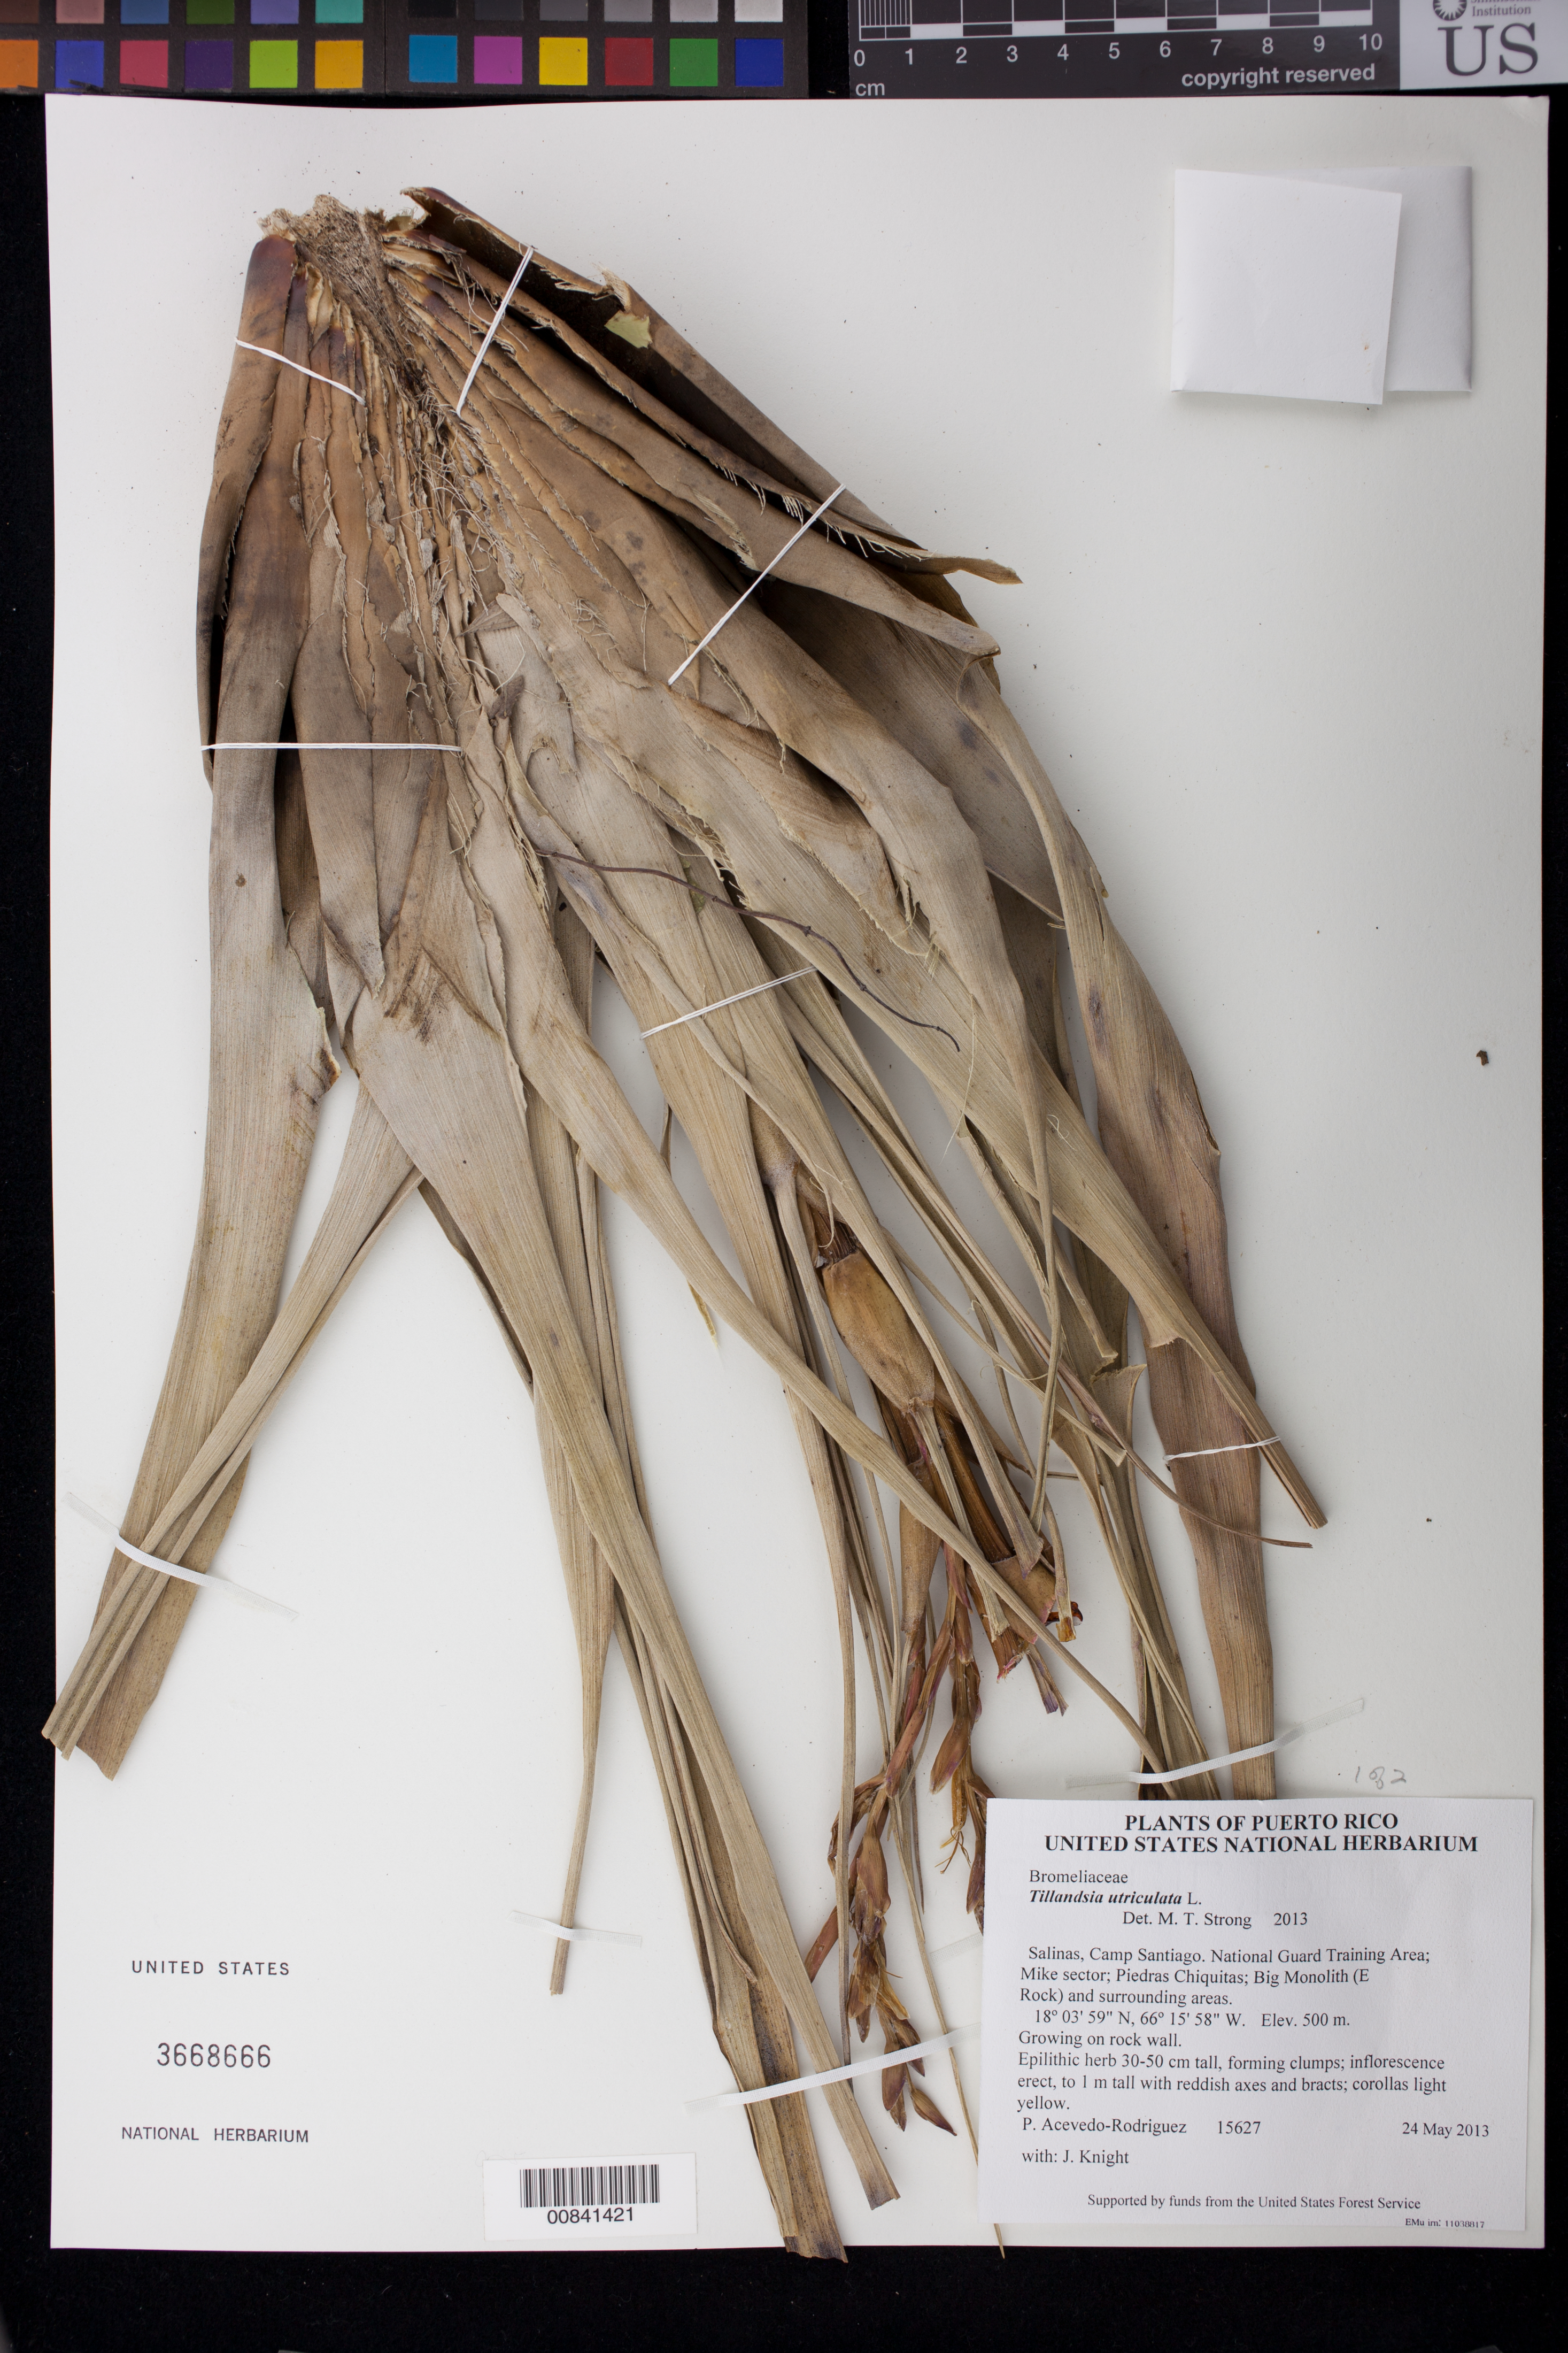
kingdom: Plantae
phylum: Tracheophyta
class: Liliopsida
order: Poales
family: Bromeliaceae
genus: Tillandsia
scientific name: Tillandsia utriculata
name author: L.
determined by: Strong, M. T., (US), Smithsonian Institution - National Museum of Natural History (UNITED STATES)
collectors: P. Acevedo-Rodr. & J. Knight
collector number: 15627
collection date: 2013-05-24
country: Puerto Rico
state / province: Salinas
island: Puerto Rico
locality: Camp Santiago. National Guard Training Area; Mike sector; Piedras Chiquitas; Big Monolith (E Rock) and surrounding areas.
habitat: Growing on rock wall.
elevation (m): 500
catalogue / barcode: US 3668666